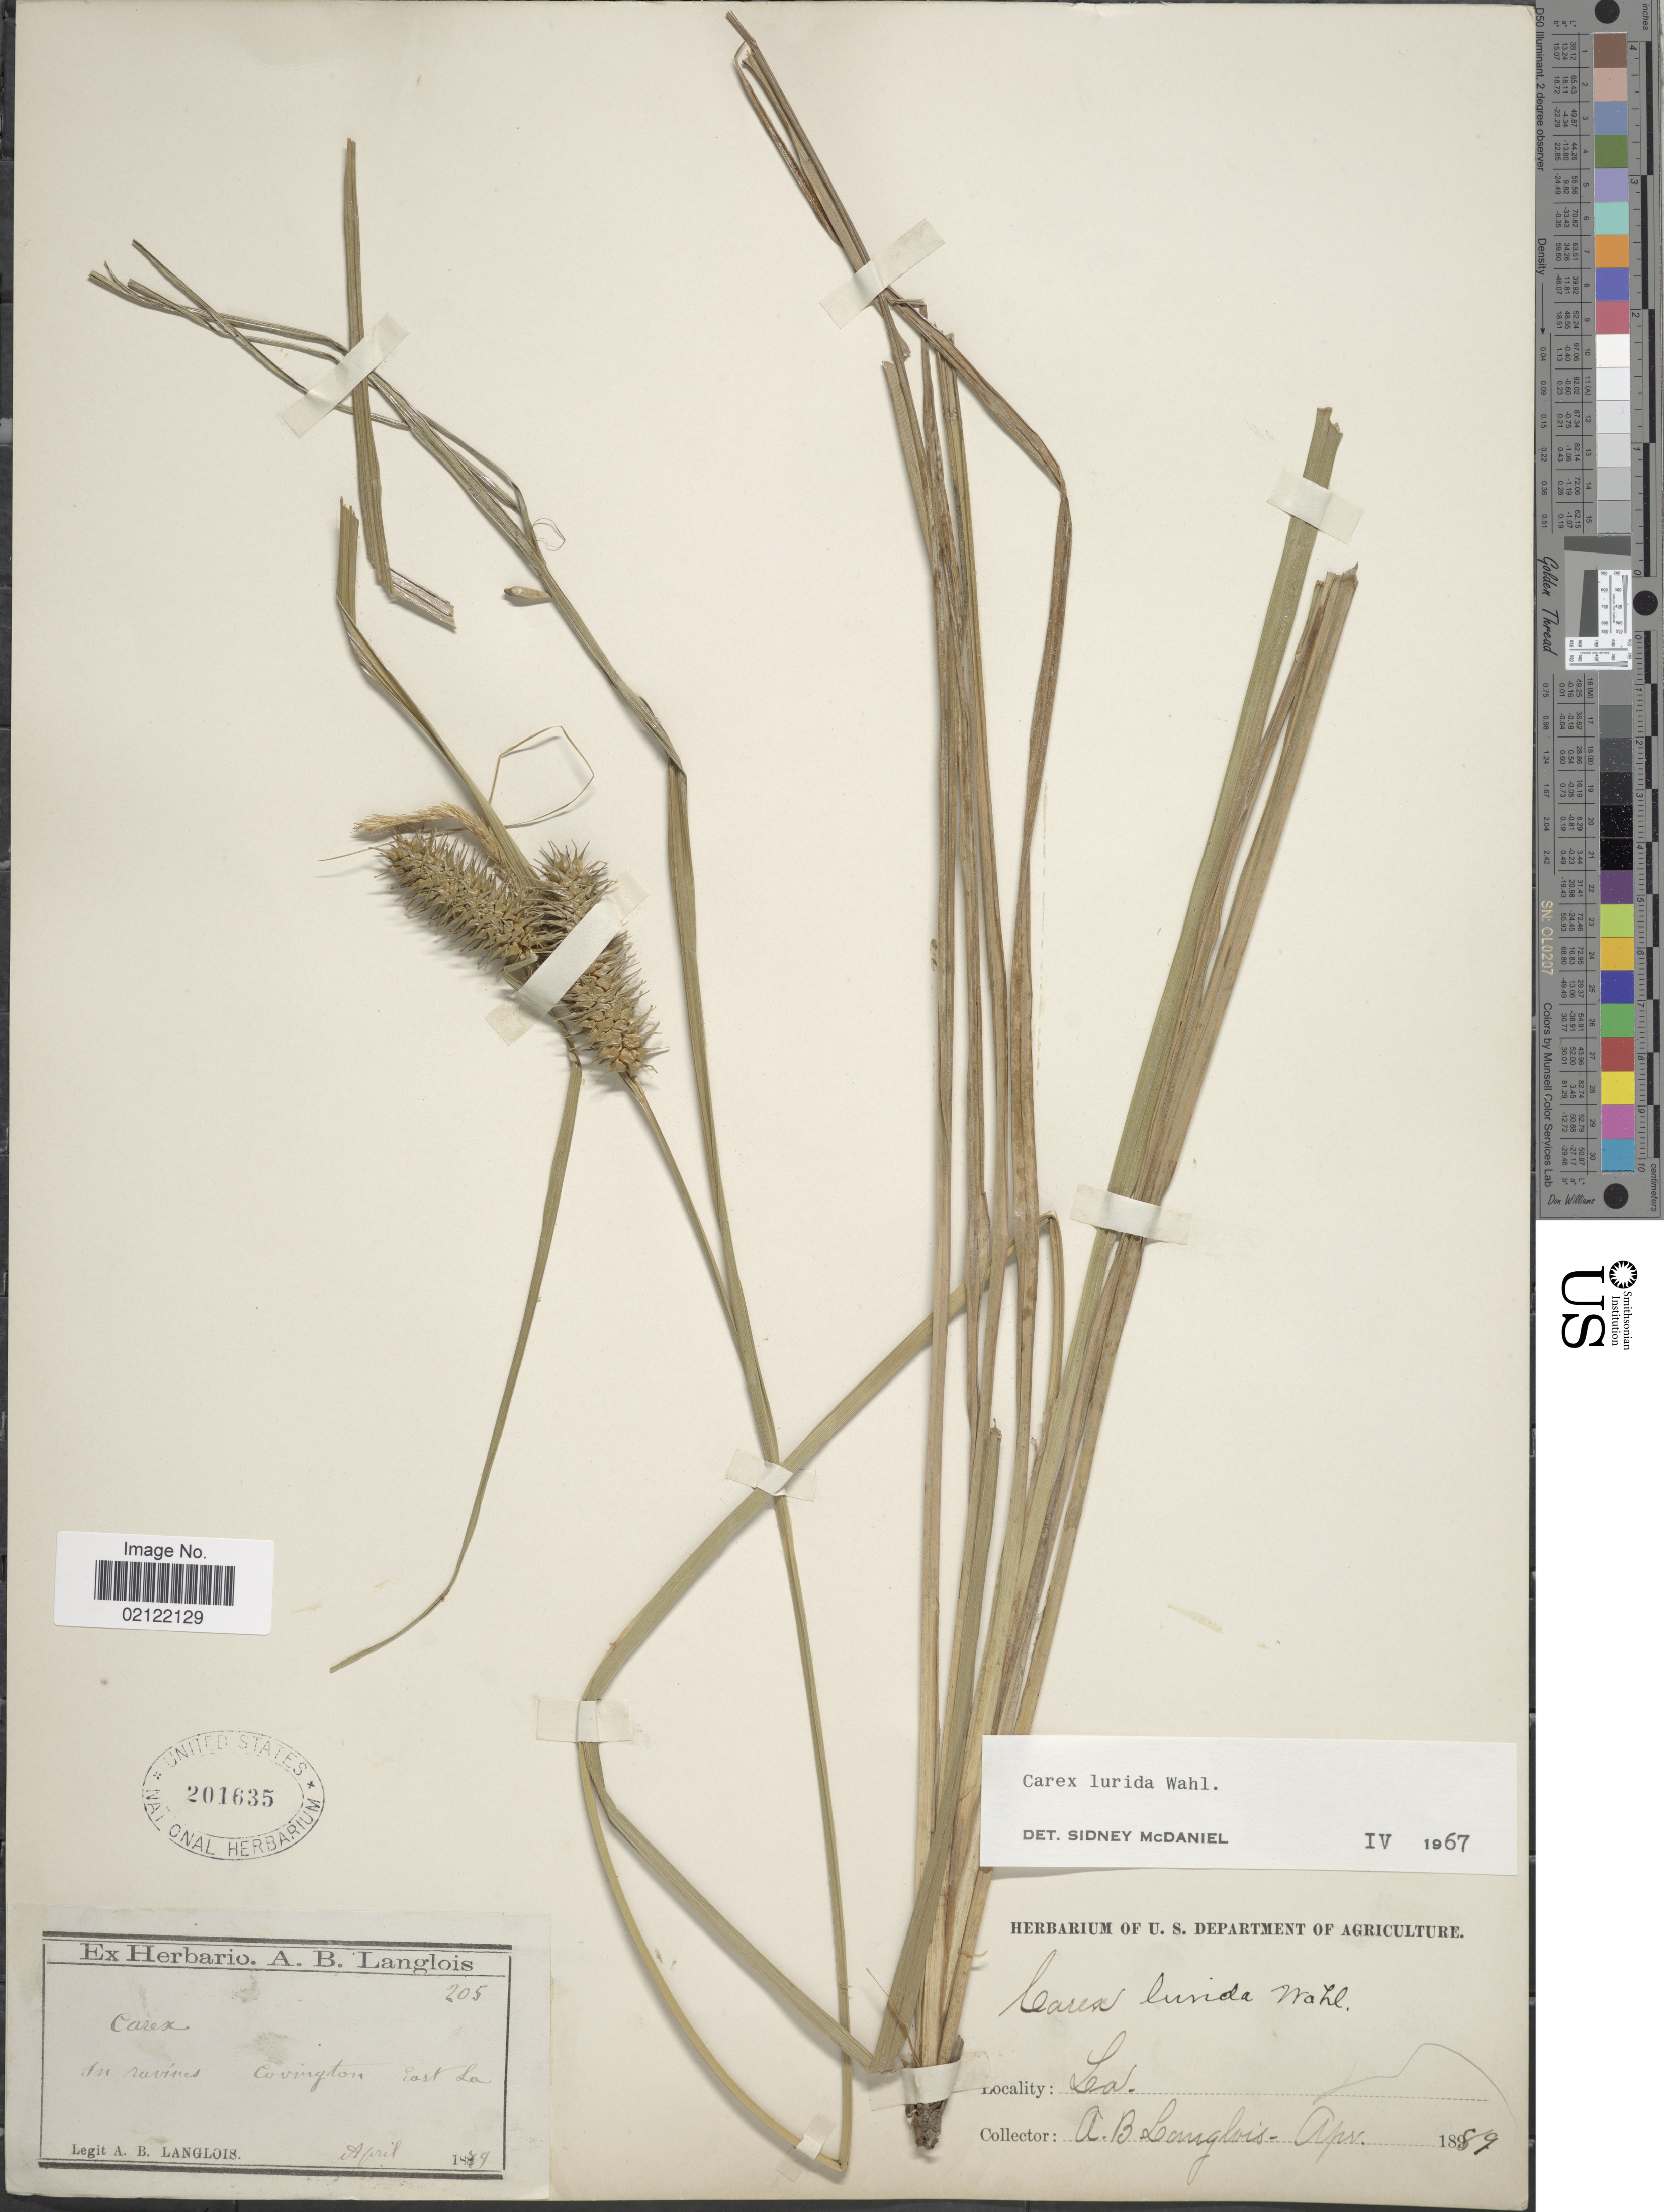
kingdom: Plantae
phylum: Tracheophyta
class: Liliopsida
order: Poales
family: Cyperaceae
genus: Carex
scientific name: Carex lurida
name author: Wahlenb.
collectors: A. Langlois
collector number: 205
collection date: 1889-04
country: United States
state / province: Louisiana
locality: Covington, East La.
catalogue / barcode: US 201635